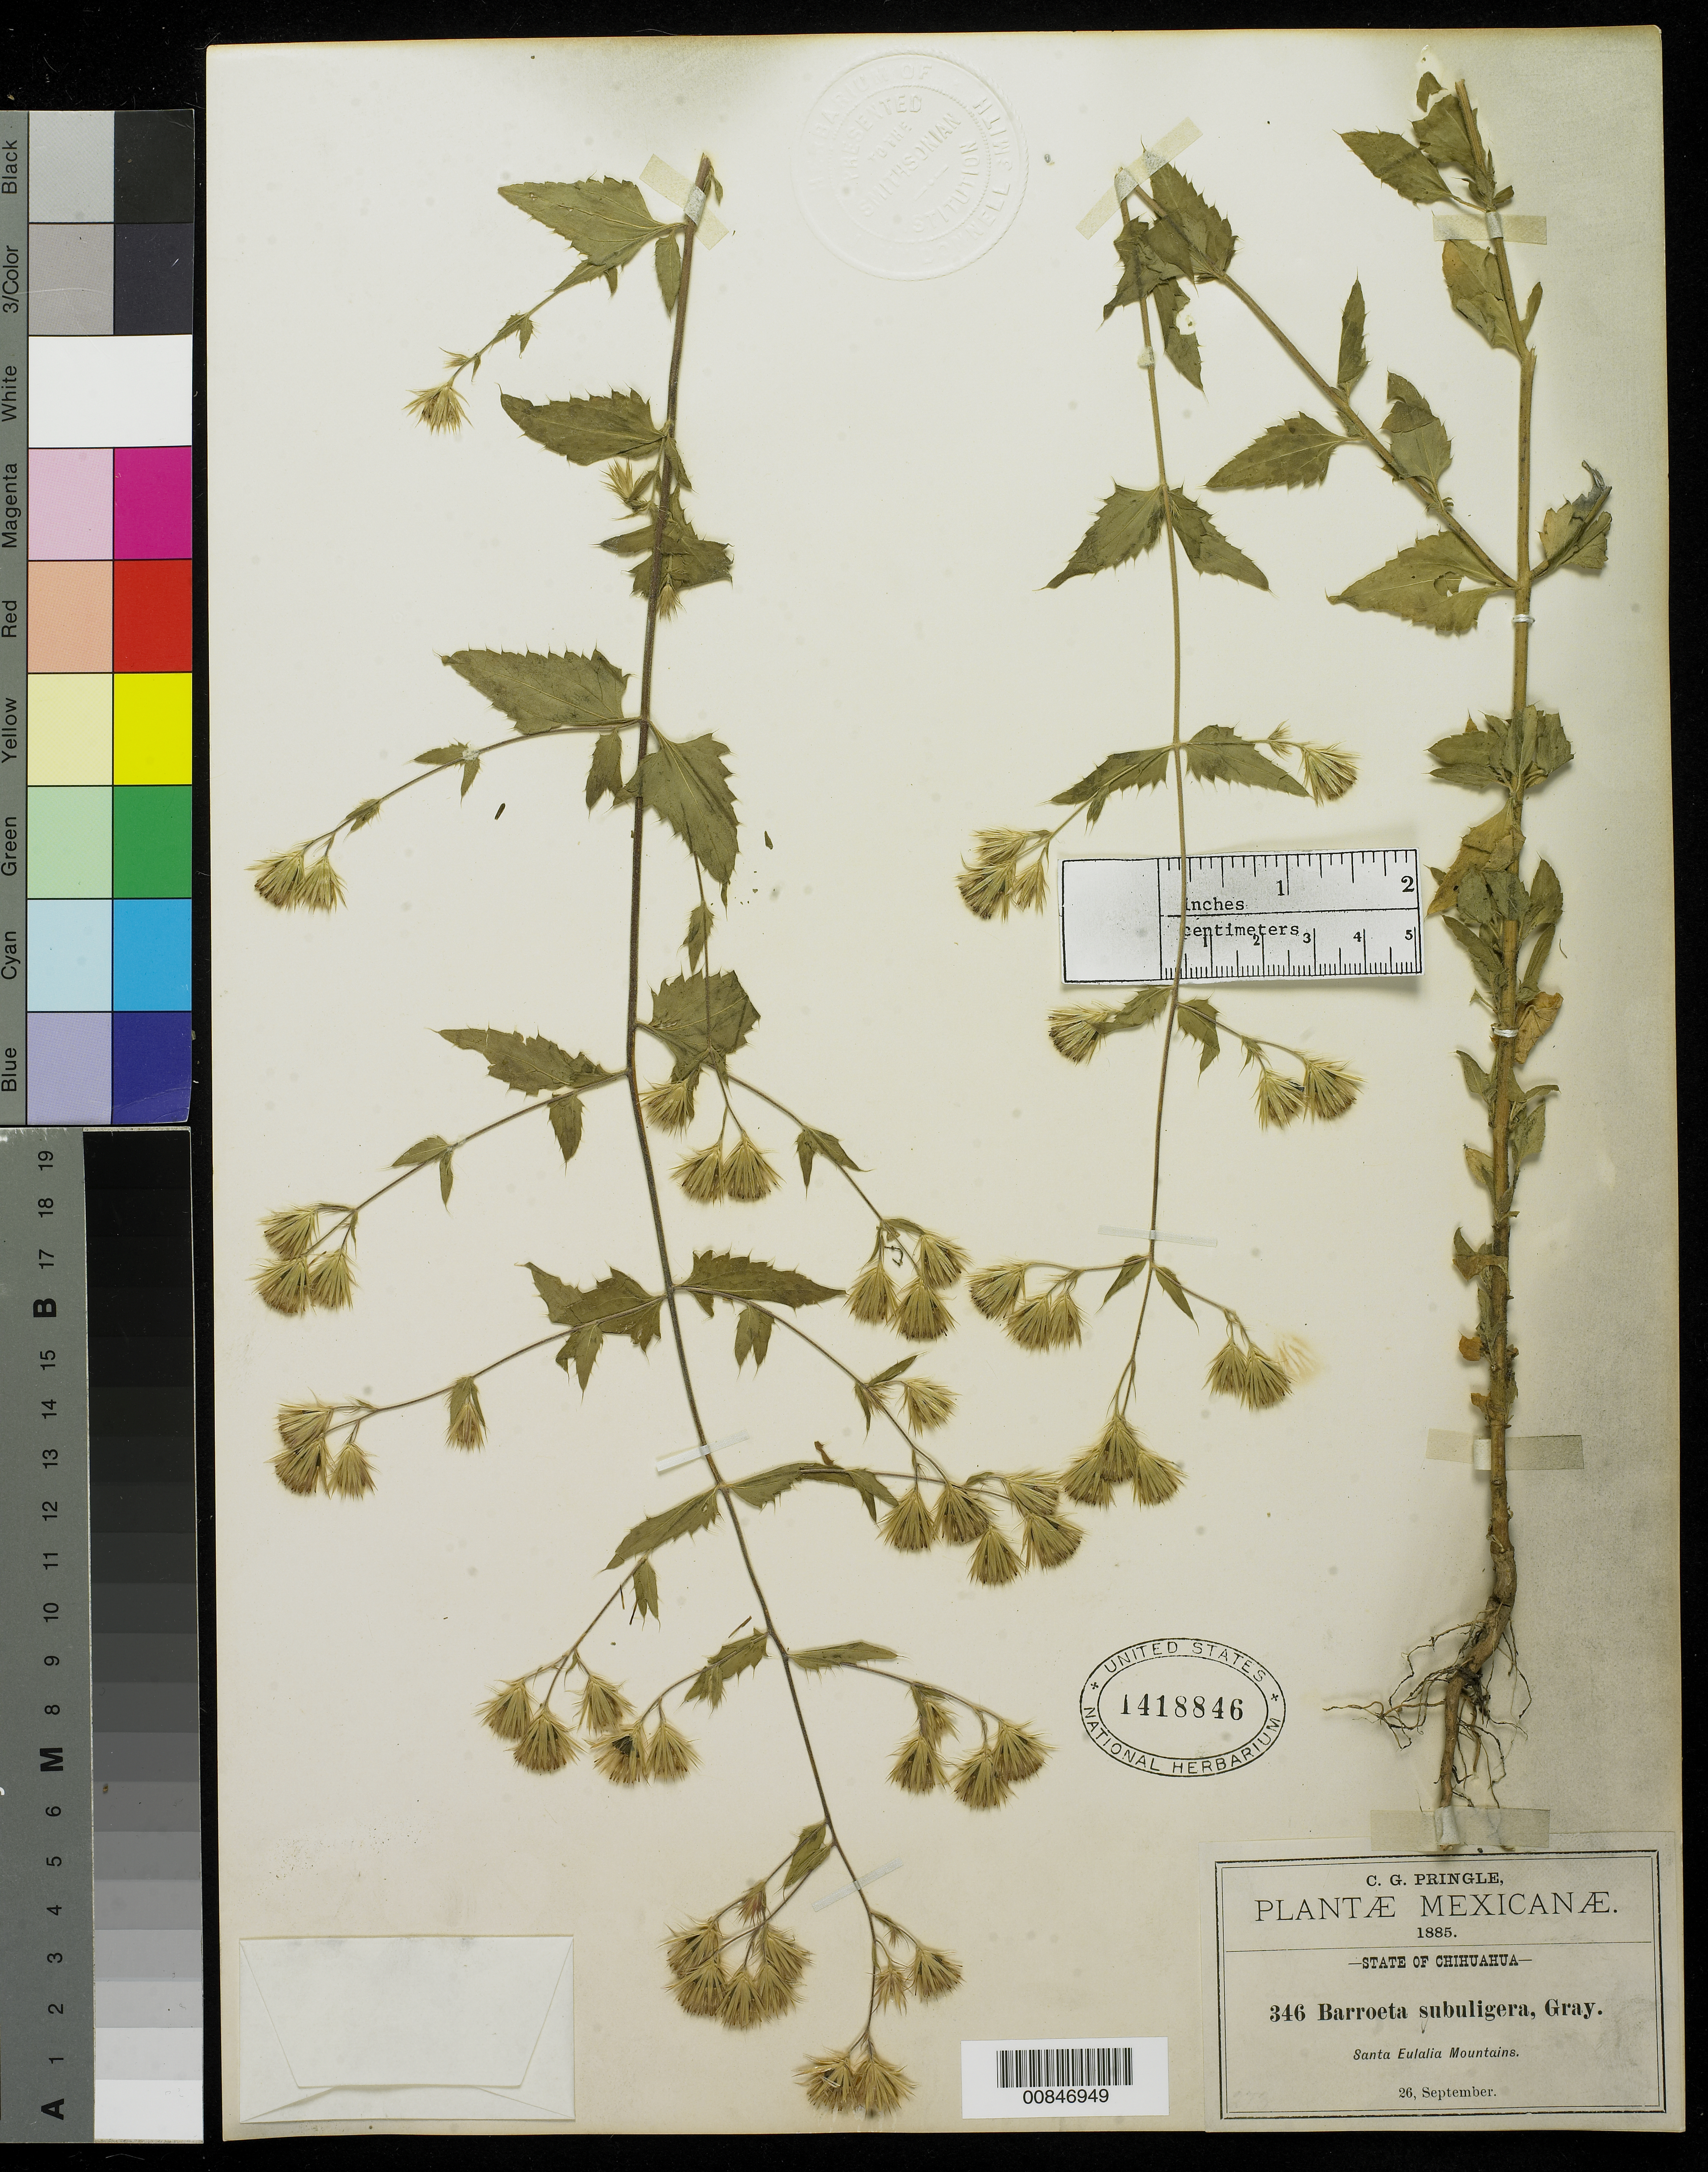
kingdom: Plantae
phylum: Tracheophyta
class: Magnoliopsida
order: Asterales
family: Asteraceae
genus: Barroetea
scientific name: Barroetea subuligera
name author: (S. Schauer) A. Gray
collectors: C. G. Pringle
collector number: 346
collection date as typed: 26 Sep 1885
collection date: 1885-09-26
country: Mexico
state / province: Chihuahua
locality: Sta. Eulalia Mountains, Chihuahua.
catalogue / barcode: US 1418846